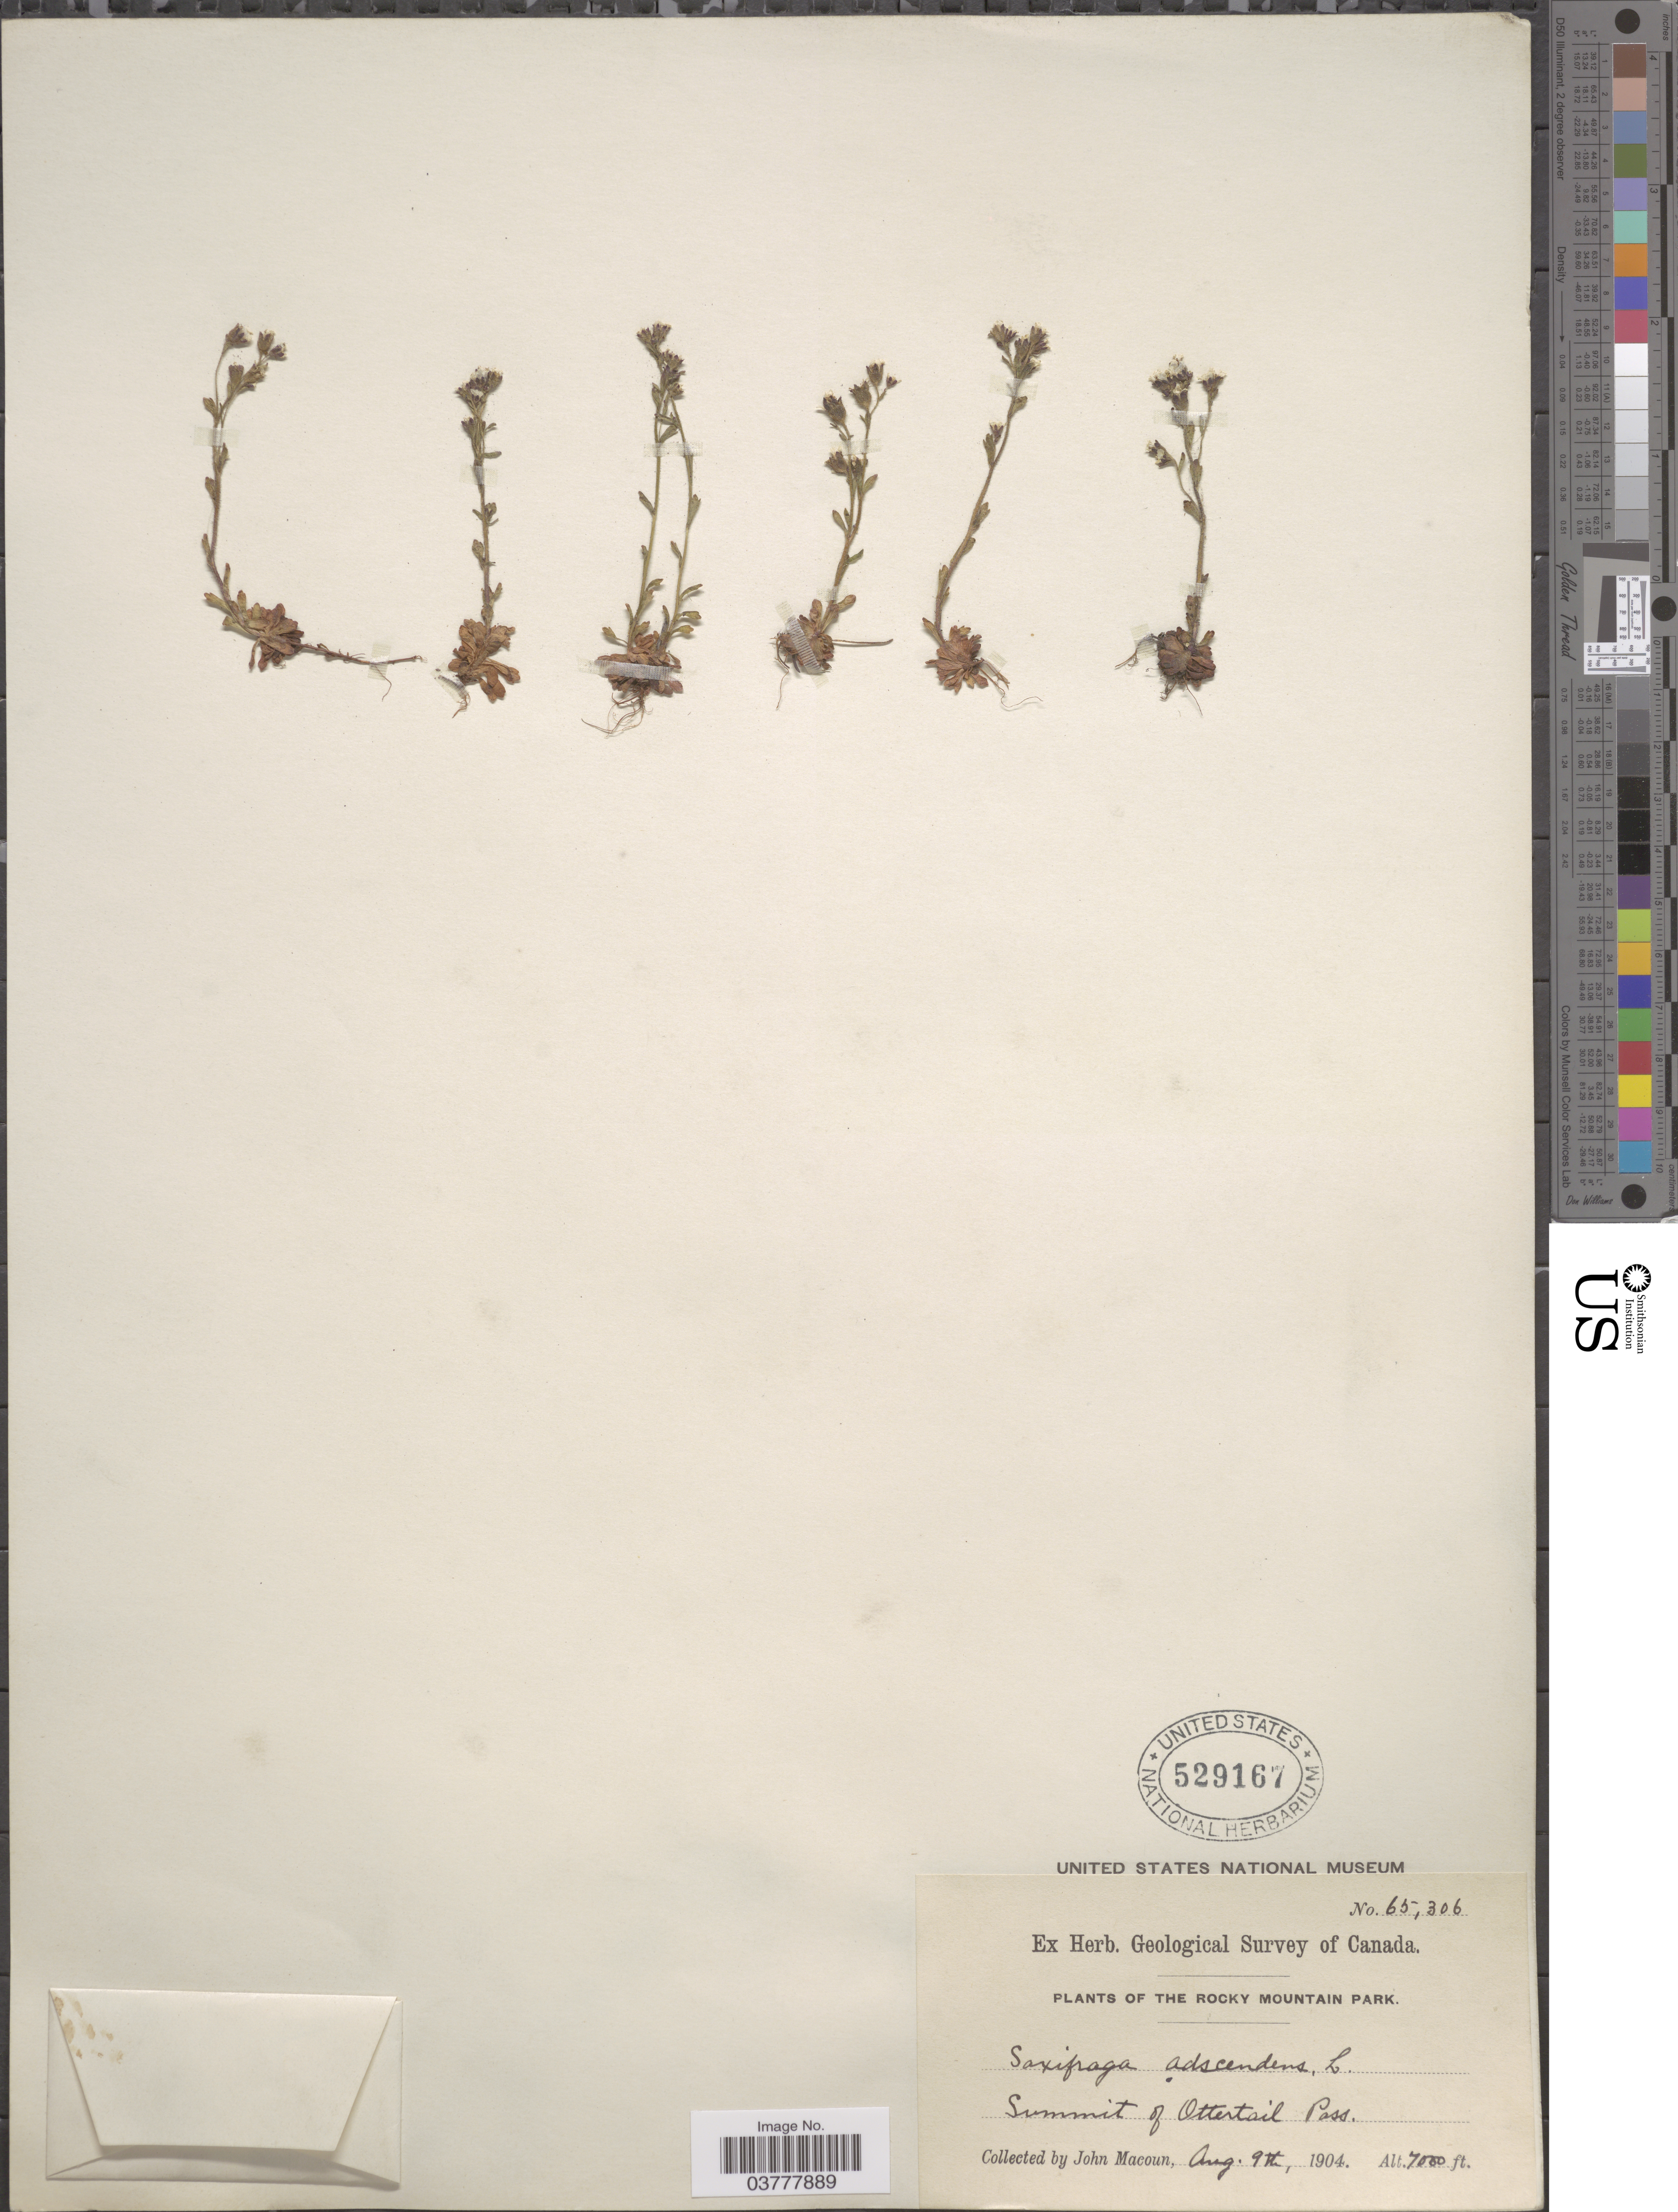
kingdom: Plantae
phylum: Tracheophyta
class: Magnoliopsida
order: Saxifragales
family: Saxifragaceae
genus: Saxifraga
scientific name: Saxifraga adscendens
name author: L.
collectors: J. Macoun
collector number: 65306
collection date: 1904-08-09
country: Canada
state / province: British Columbia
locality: The Rocky Mountain Park. Summit of Ottertail Pass.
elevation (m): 2134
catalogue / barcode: US 529167